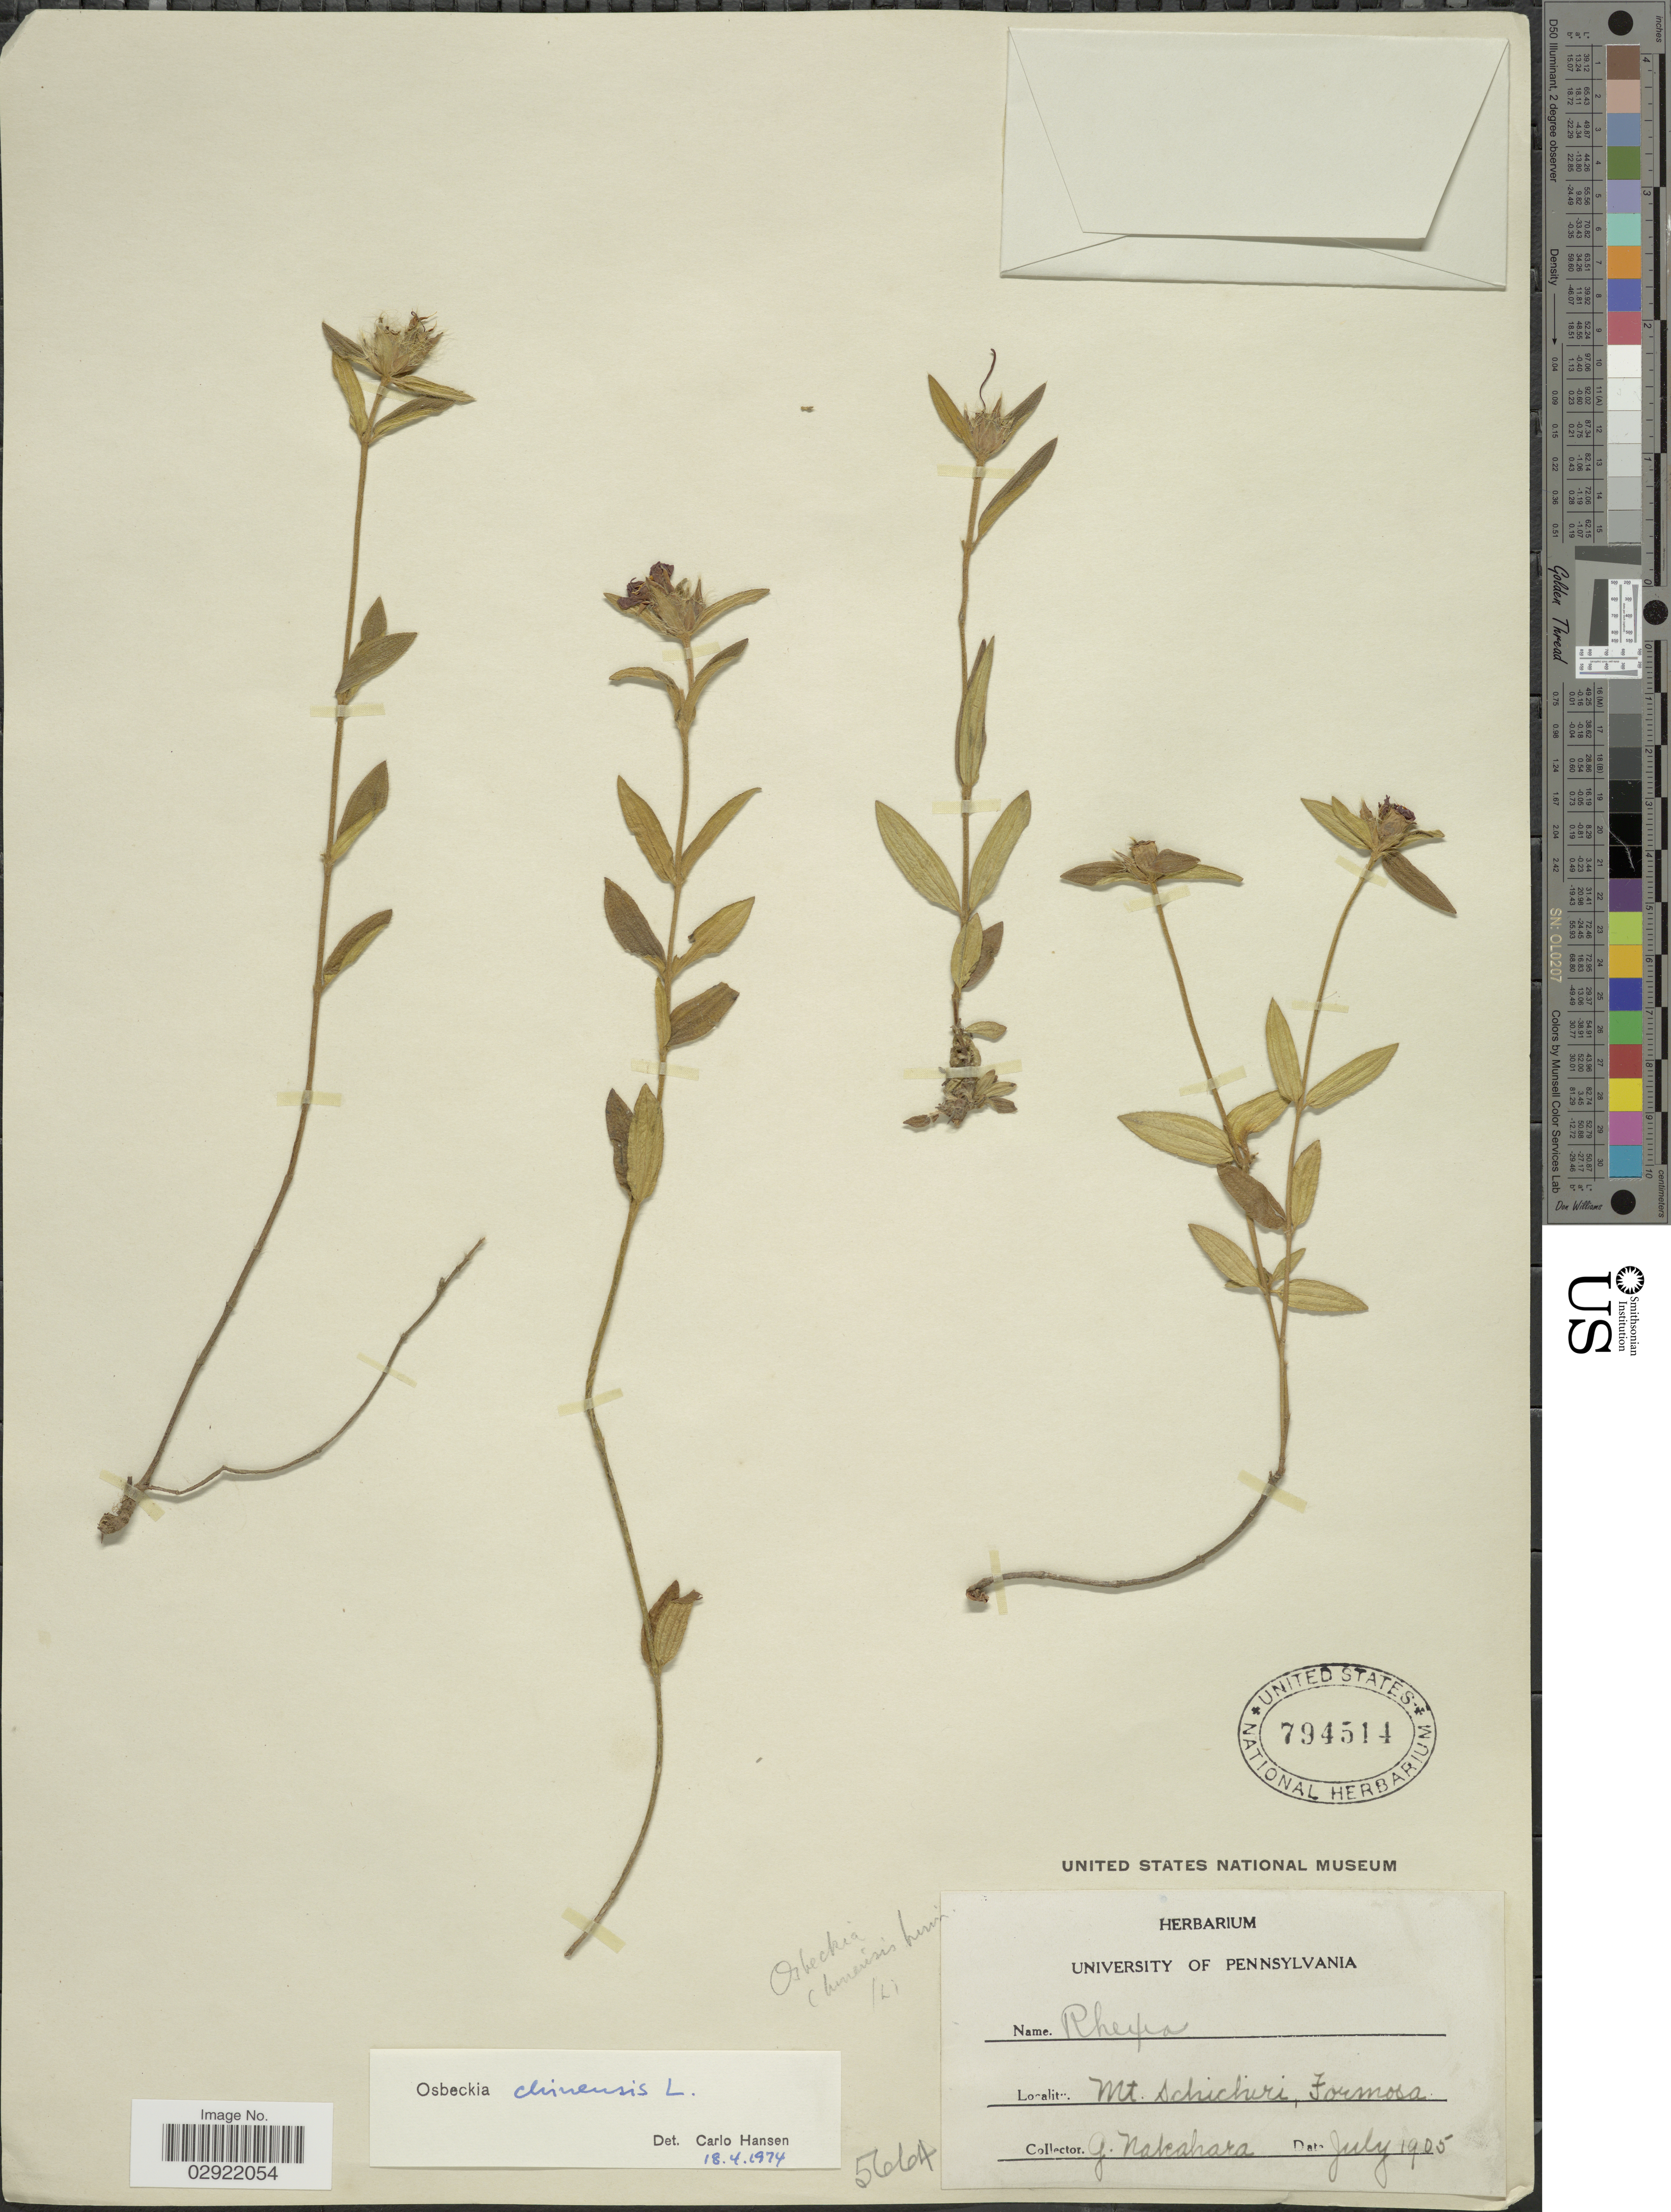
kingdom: Plantae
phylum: Tracheophyta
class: Magnoliopsida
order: Myrtales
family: Melastomataceae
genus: Osbeckia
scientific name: Osbeckia chinensis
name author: L.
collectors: G. Nakahara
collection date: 1905-07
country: Taiwan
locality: Mt. Schichiri, Formosa.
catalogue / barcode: US 794514